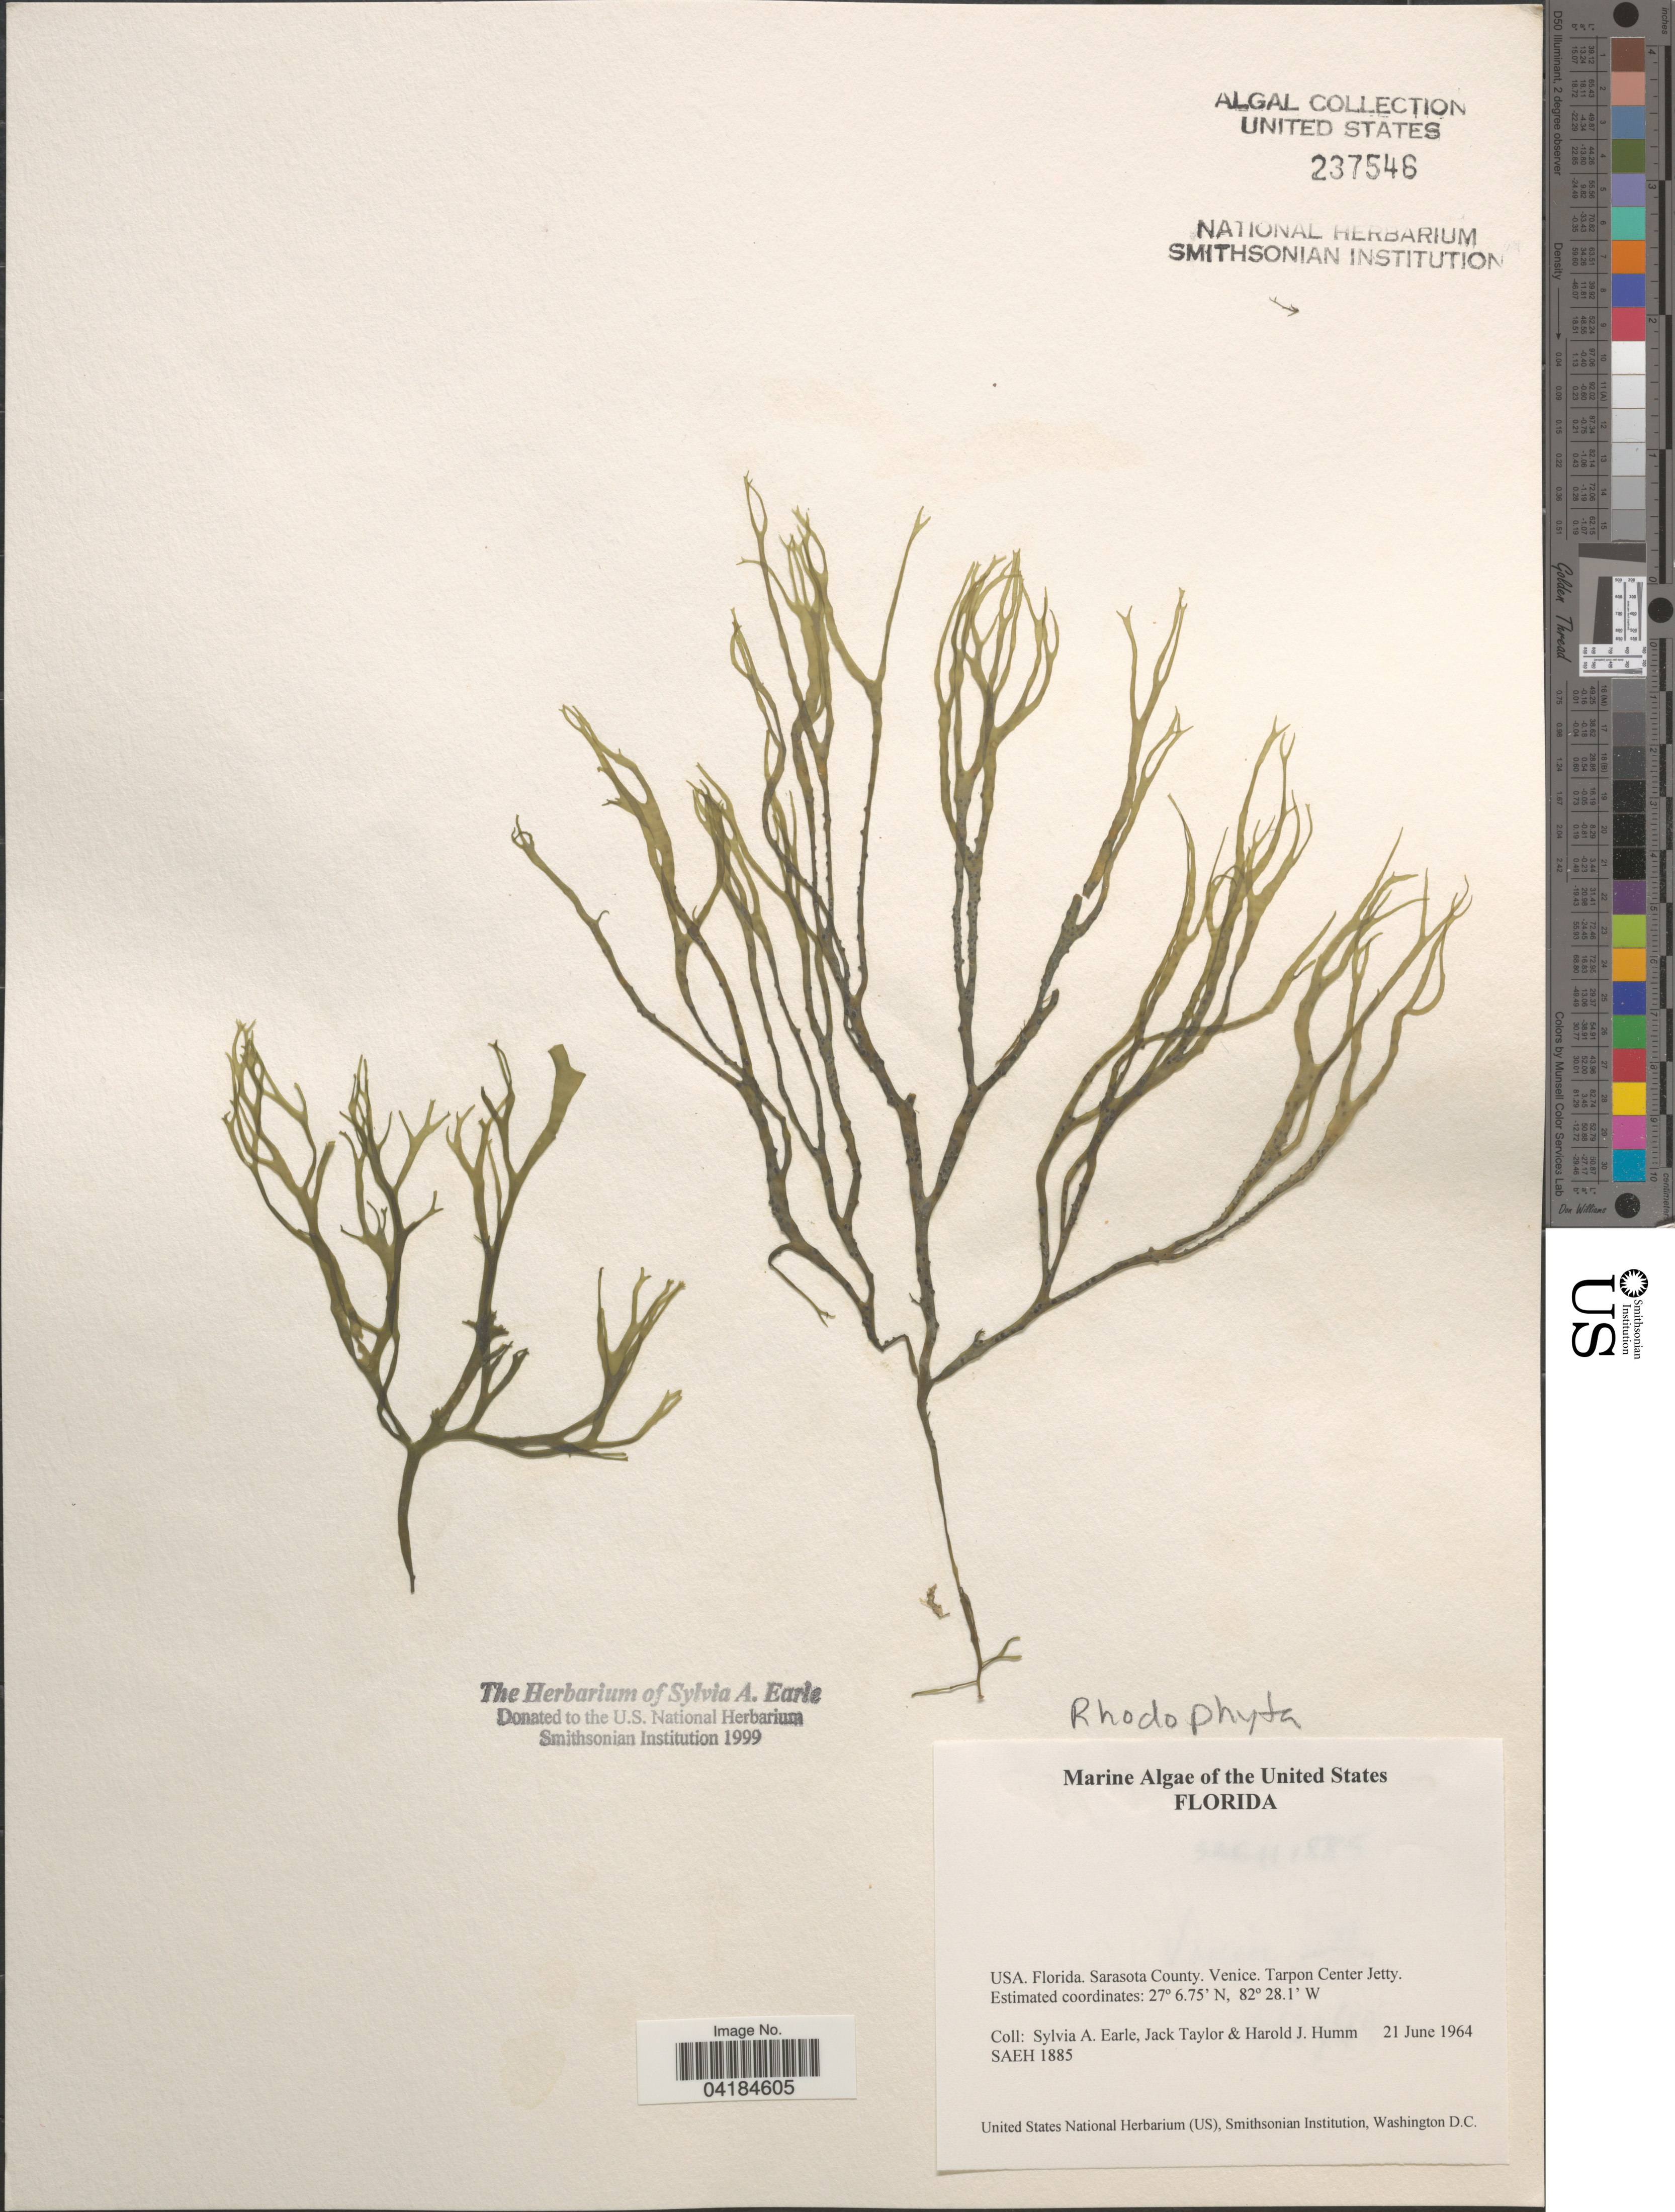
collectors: S. A. Earle, J. Taylor & H. J. Humm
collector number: SAEH1885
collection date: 1964-06-21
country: United States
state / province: Florida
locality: Sarasota County. Venice. Tarpon Center Jetty.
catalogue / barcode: US 237546